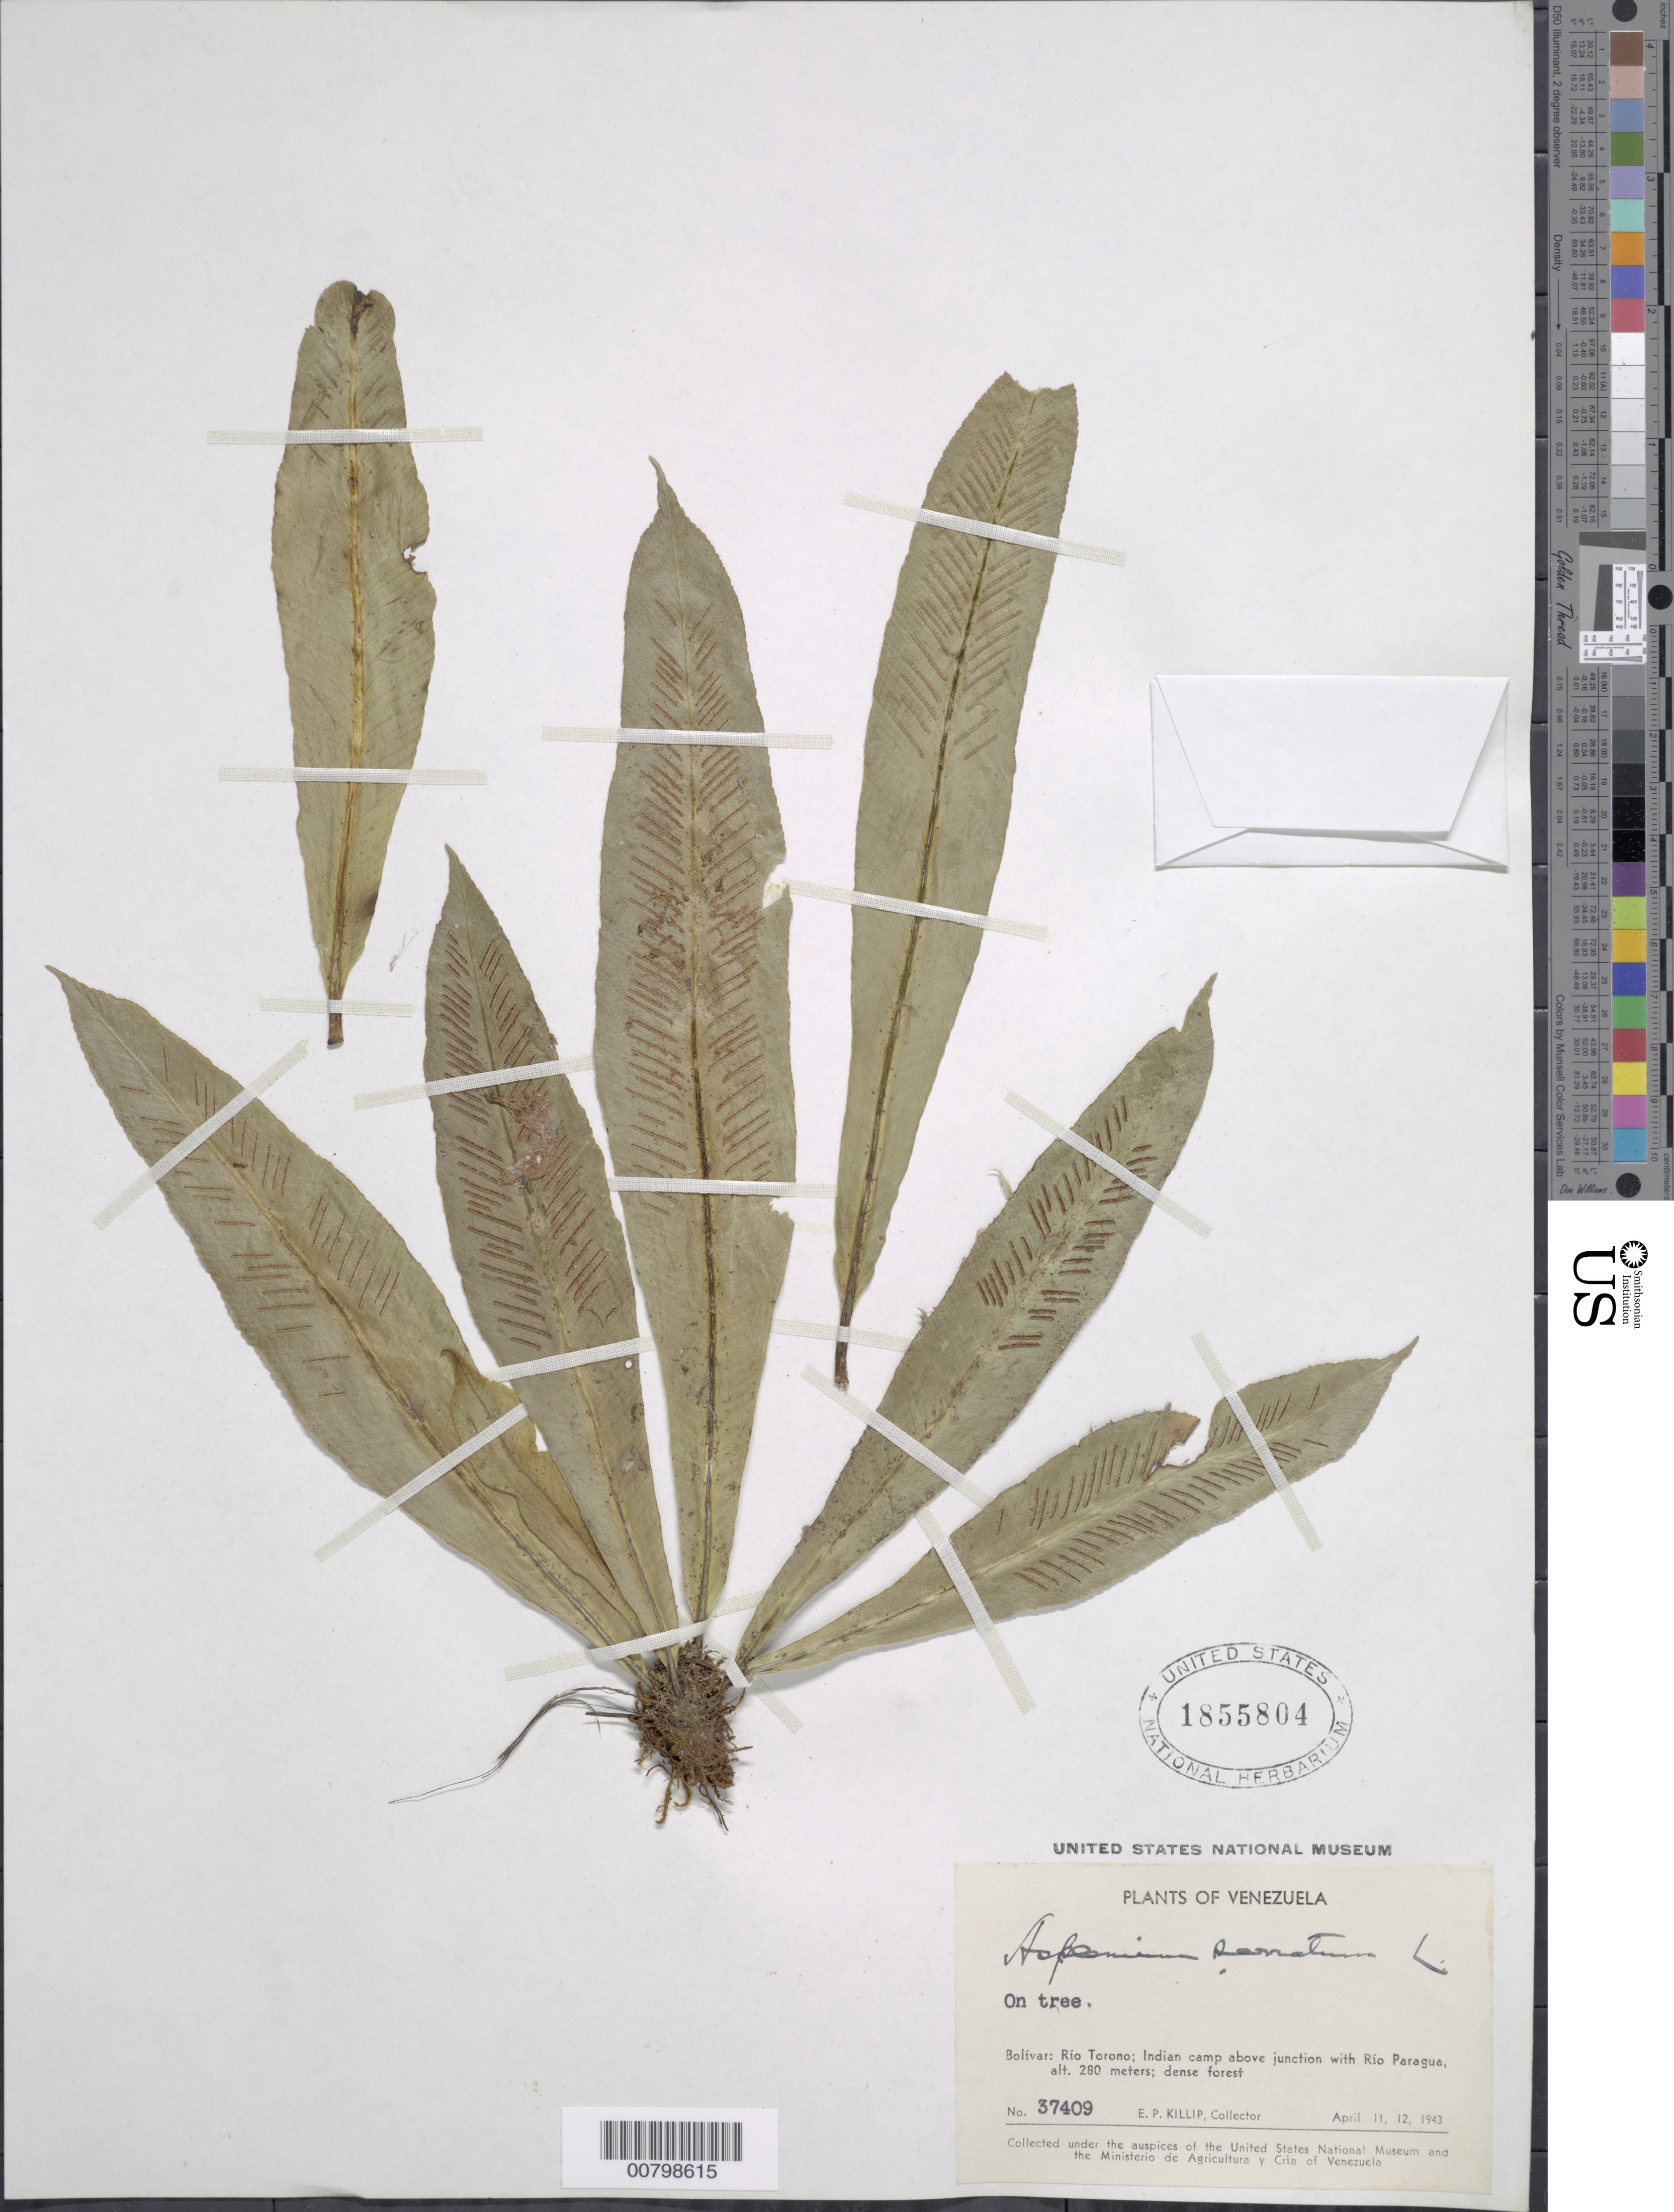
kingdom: Plantae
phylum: Tracheophyta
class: Polypodiopsida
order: Polypodiales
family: Aspleniaceae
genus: Asplenium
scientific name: Asplenium serratum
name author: L.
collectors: E. P. Killip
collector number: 37409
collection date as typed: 11-Apr-43 to 12-Apr-43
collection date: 1943-04-11/1943-04-12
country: Venezuela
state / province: Bolívar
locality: Río Torono, Indian camp above junction with Río Paragua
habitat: Dense forest; on tree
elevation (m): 280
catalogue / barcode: US 1855804